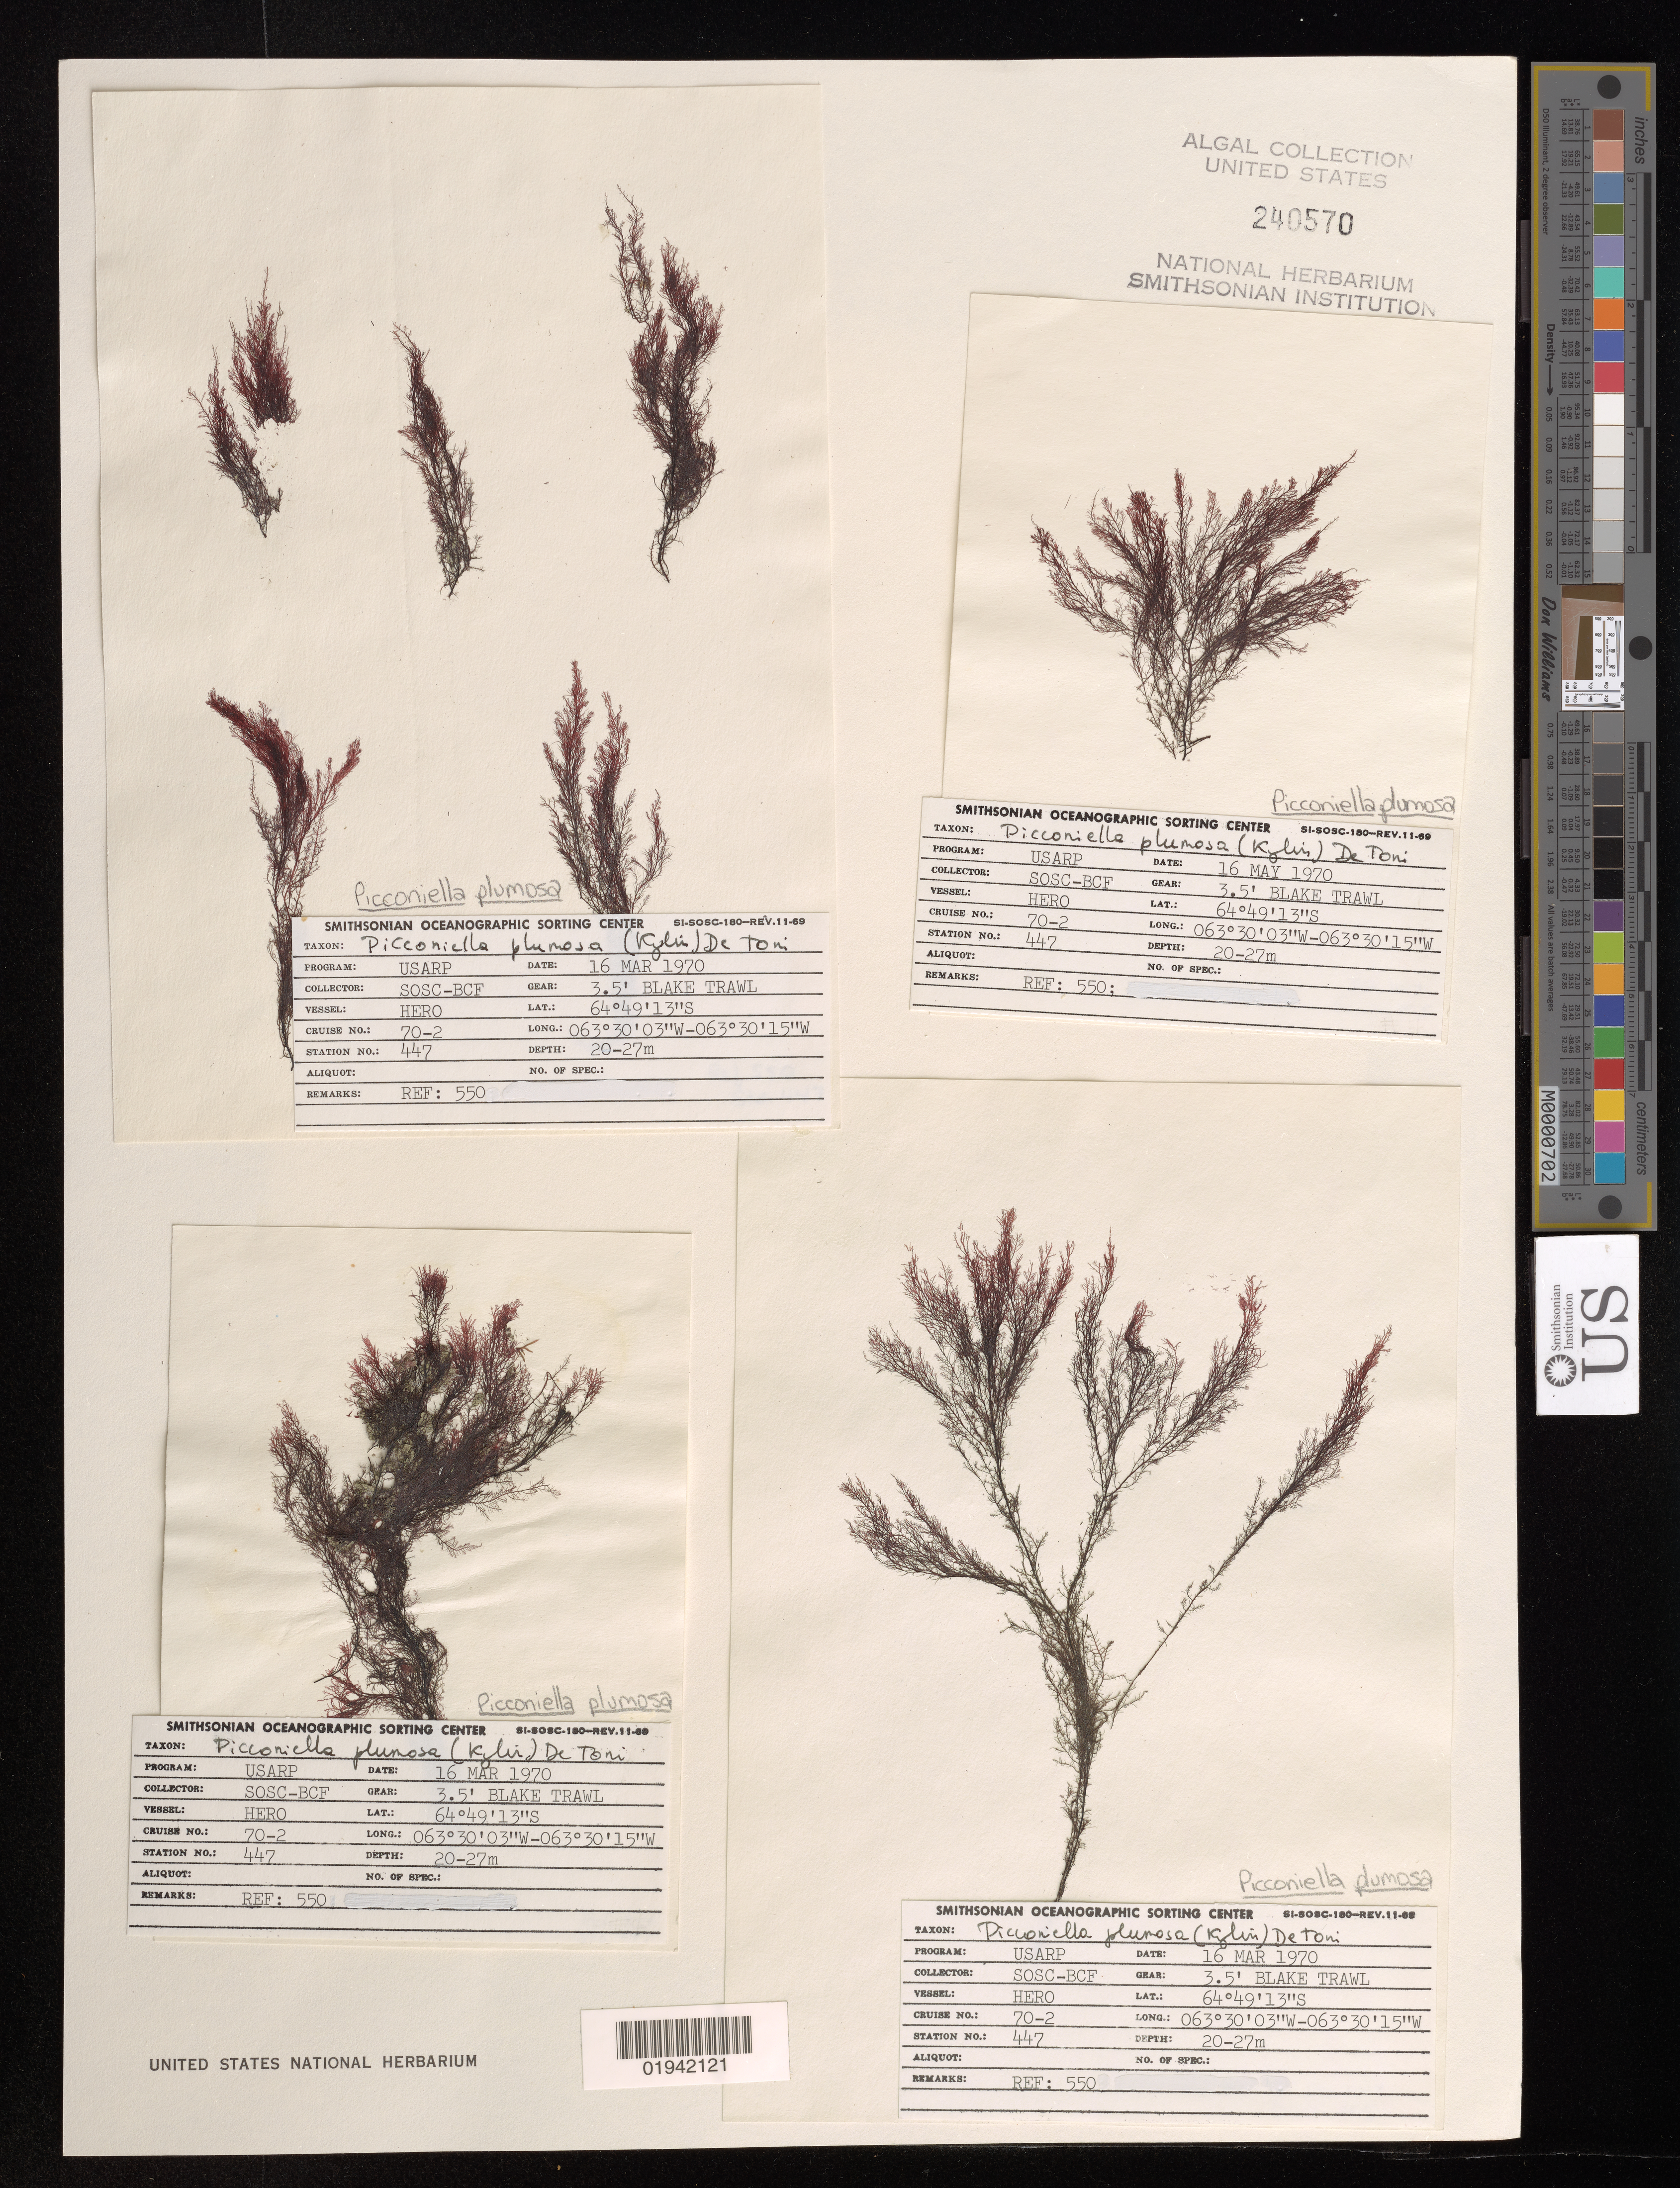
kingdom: Plantae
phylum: Rhodophyta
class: Florideophyceae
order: Ceramiales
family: Rhodomelaceae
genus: Picconiella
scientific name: Picconiella plumosa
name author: (Kylin) De Toni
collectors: SOSC-BCF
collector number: Station 447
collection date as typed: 16 Mar 1970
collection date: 1970-03-16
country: Antarctica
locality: Antarctic Peninsula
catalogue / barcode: US 240570